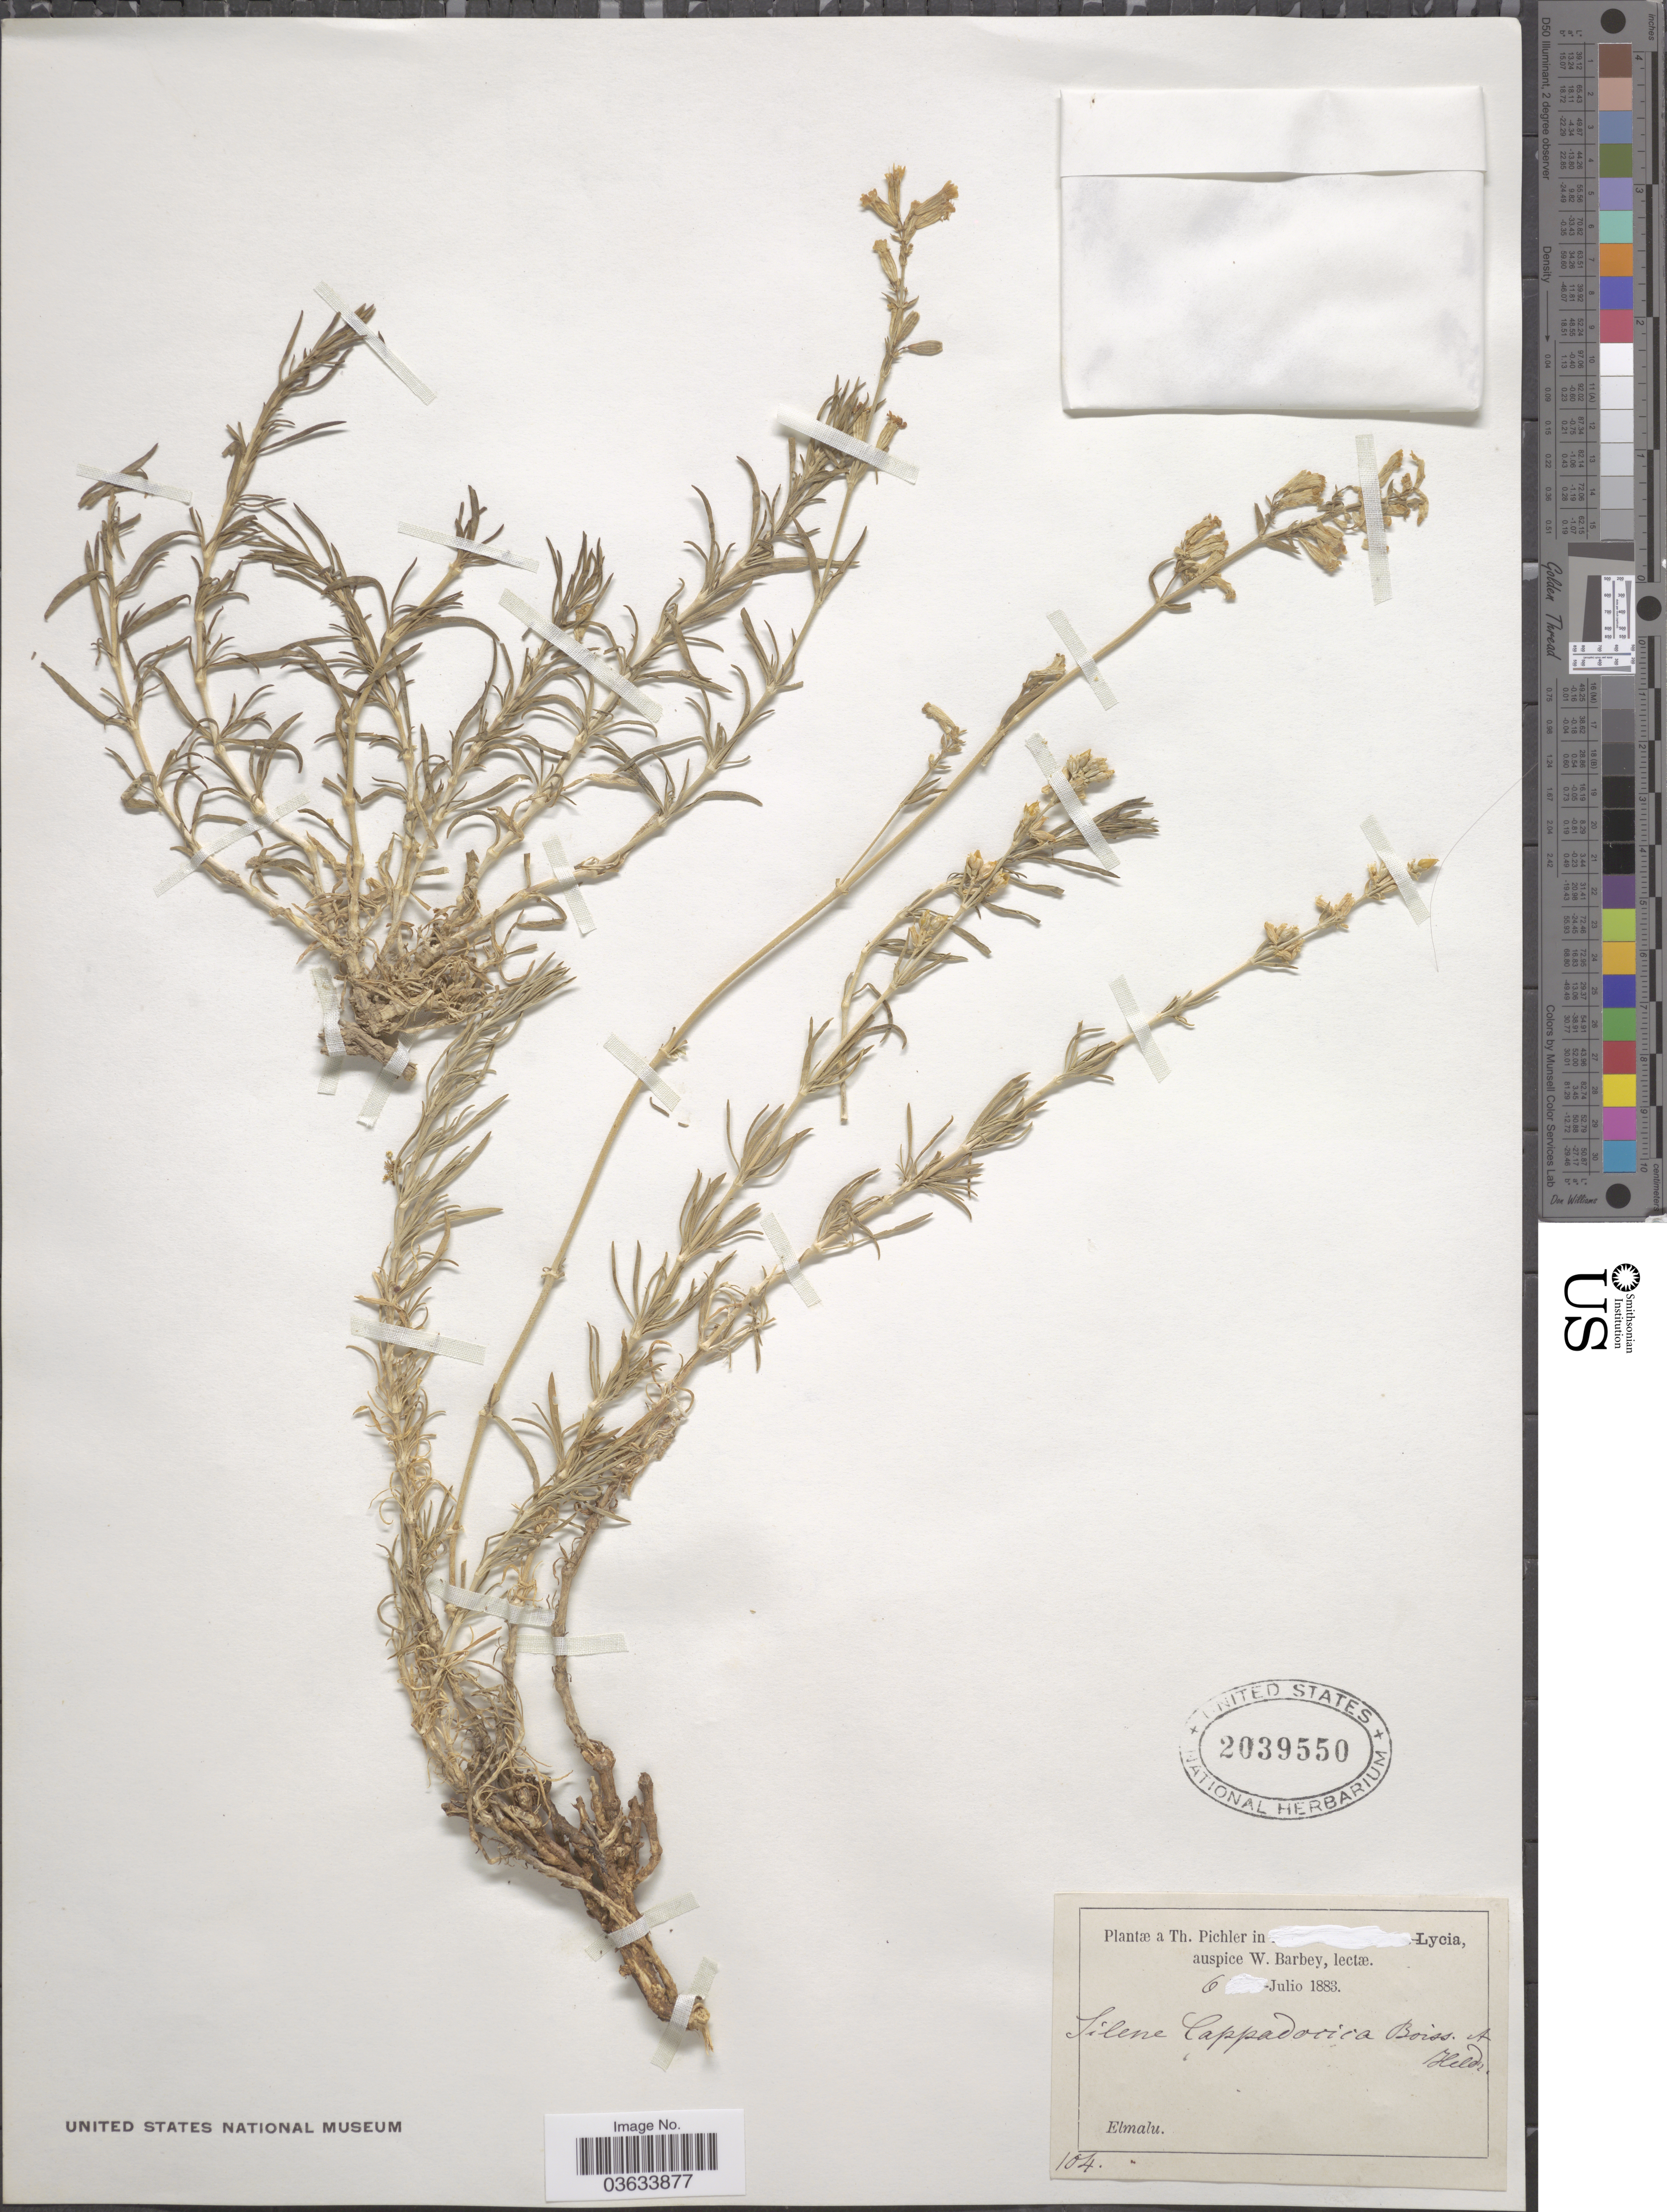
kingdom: Plantae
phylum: Tracheophyta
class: Magnoliopsida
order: Caryophyllales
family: Caryophyllaceae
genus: Silene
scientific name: Silene cappadocica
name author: Boiss. & Heldr.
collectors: T. Pichler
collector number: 104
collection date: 1883-07-06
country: Turkey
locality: Lycia. Elmalu.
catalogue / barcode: US 2039550